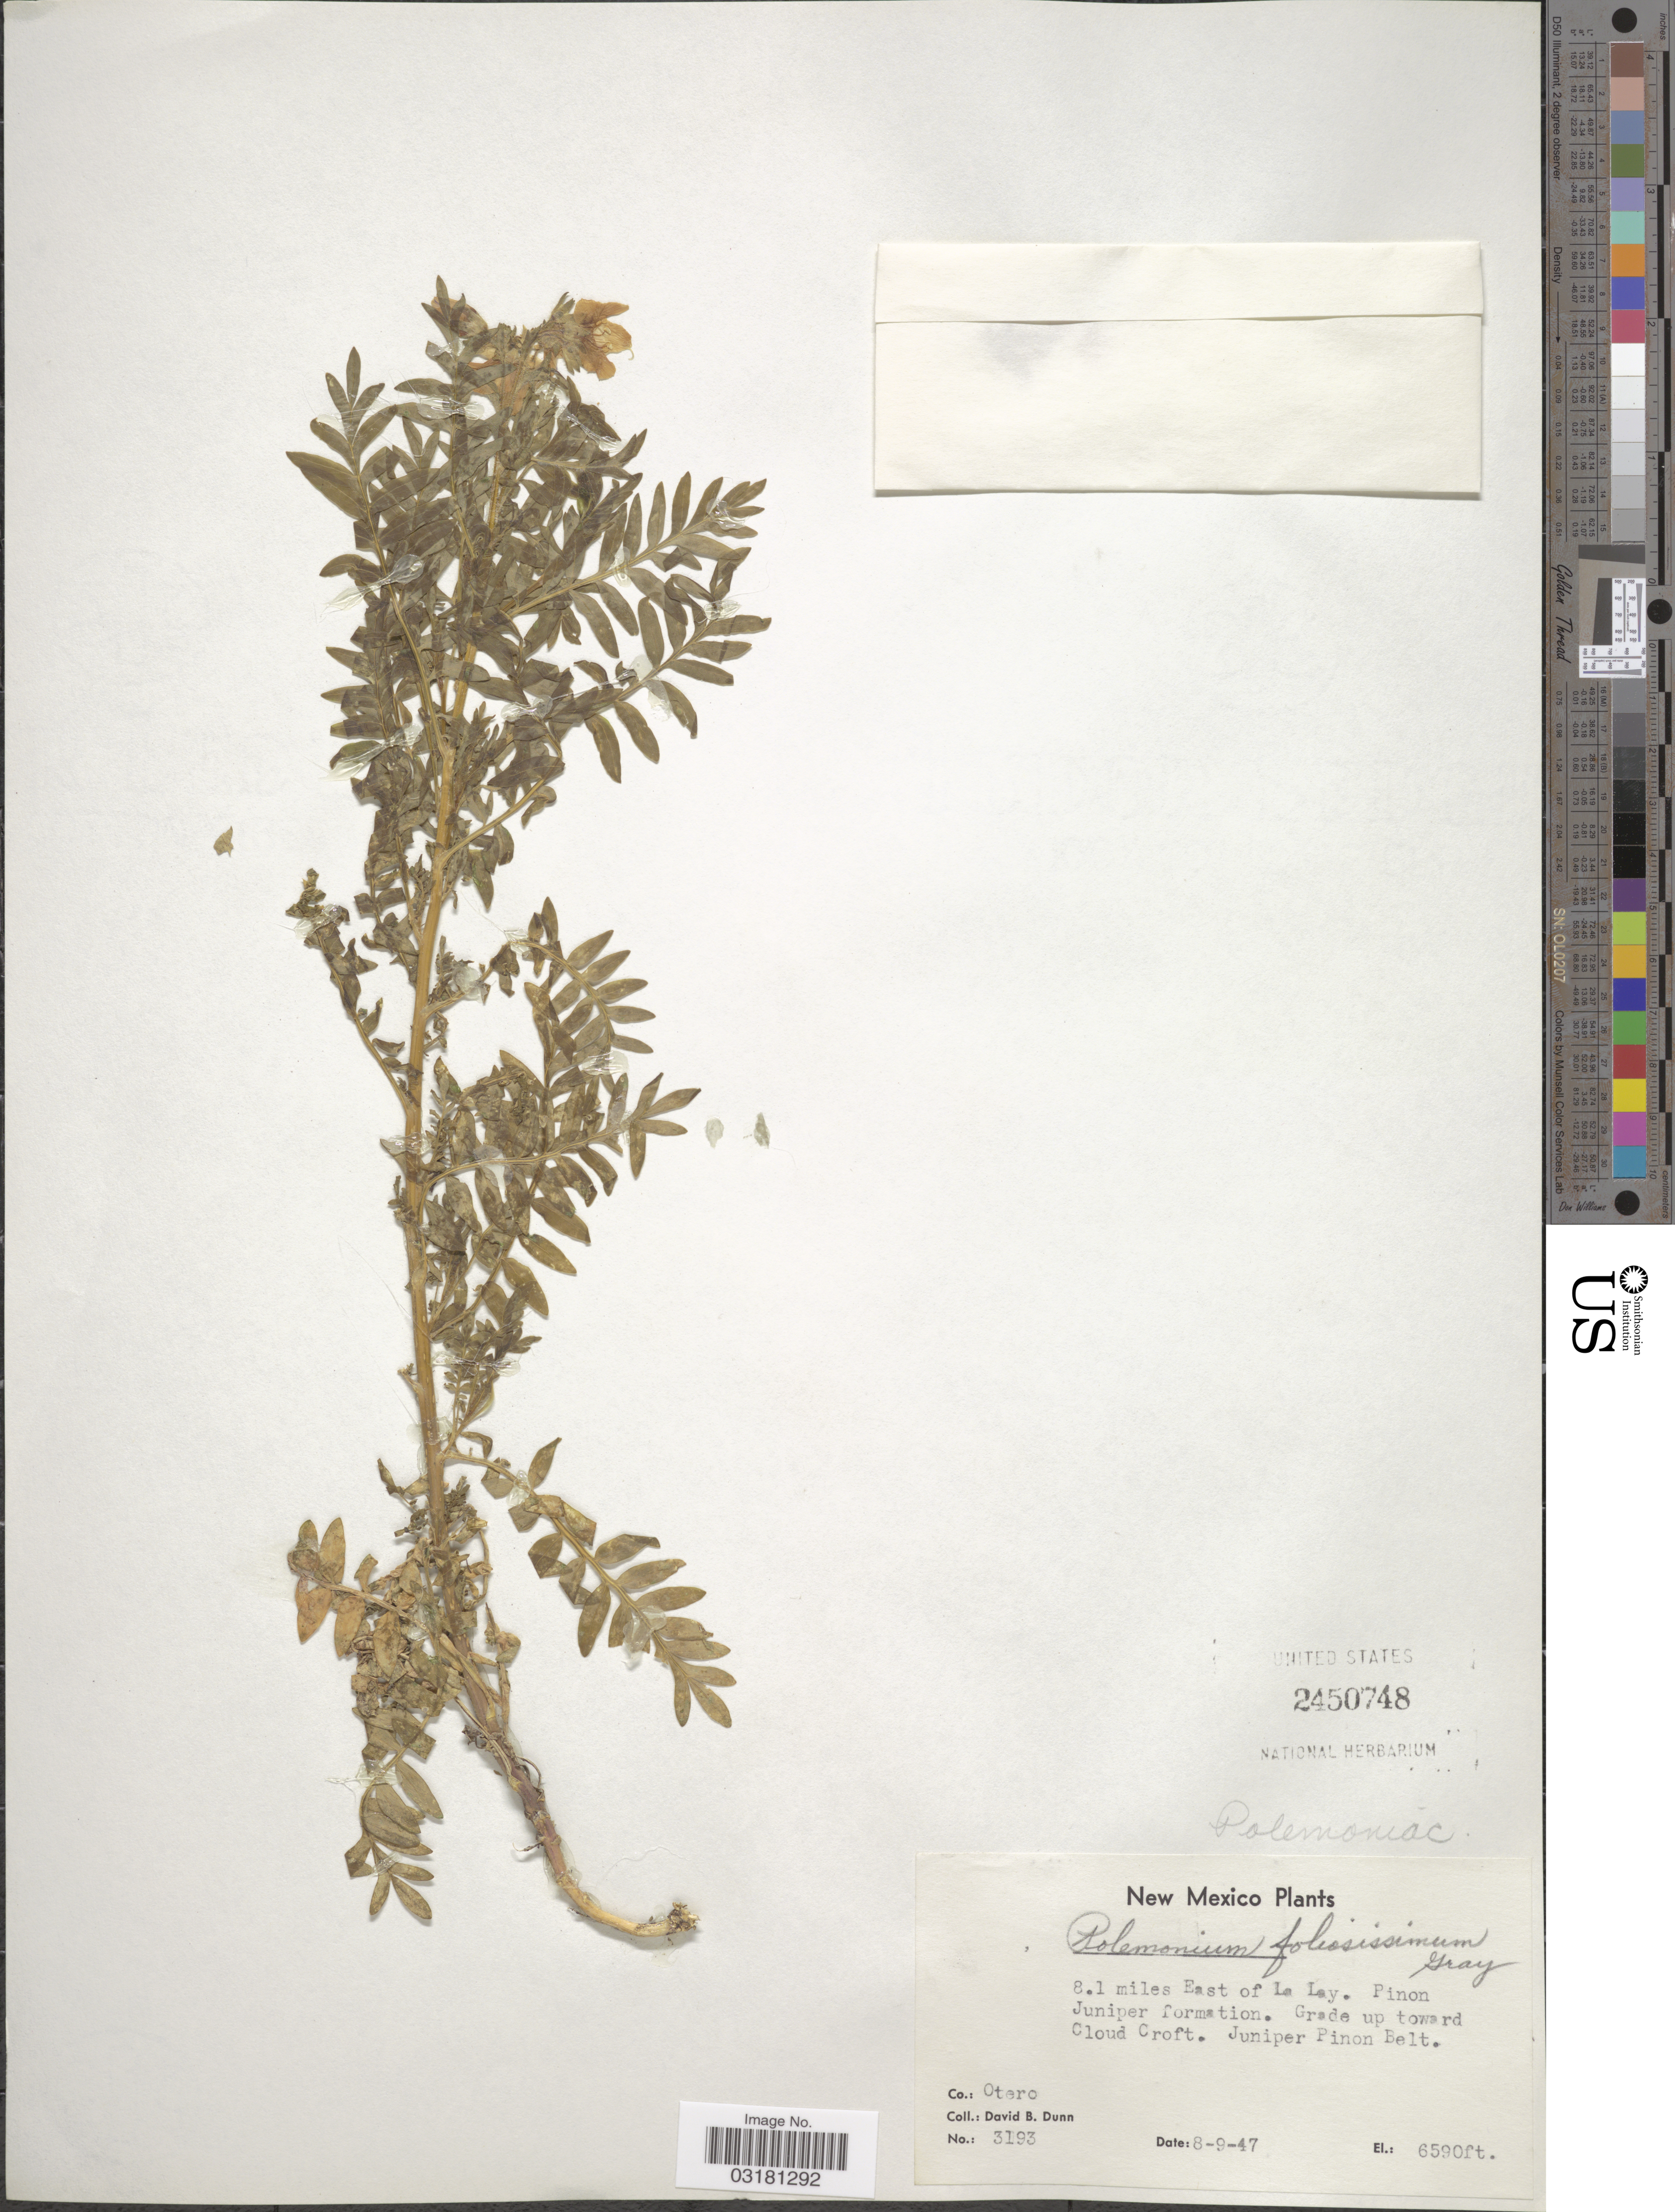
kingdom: Plantae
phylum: Tracheophyta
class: Magnoliopsida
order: Ericales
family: Polemoniaceae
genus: Polemonium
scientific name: Polemonium foliosissimum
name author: A. Gray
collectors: D. B. Dunn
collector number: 3193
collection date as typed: Transcribed d/m/y: 9/8/47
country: United States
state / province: New Mexico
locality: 8.1 miles East of La Lay. Pinon Juniper formation. Grade up toward Cloud Croft. Juniper Pinon Belt. Co.: Otero.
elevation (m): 2009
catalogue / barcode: US 2450748